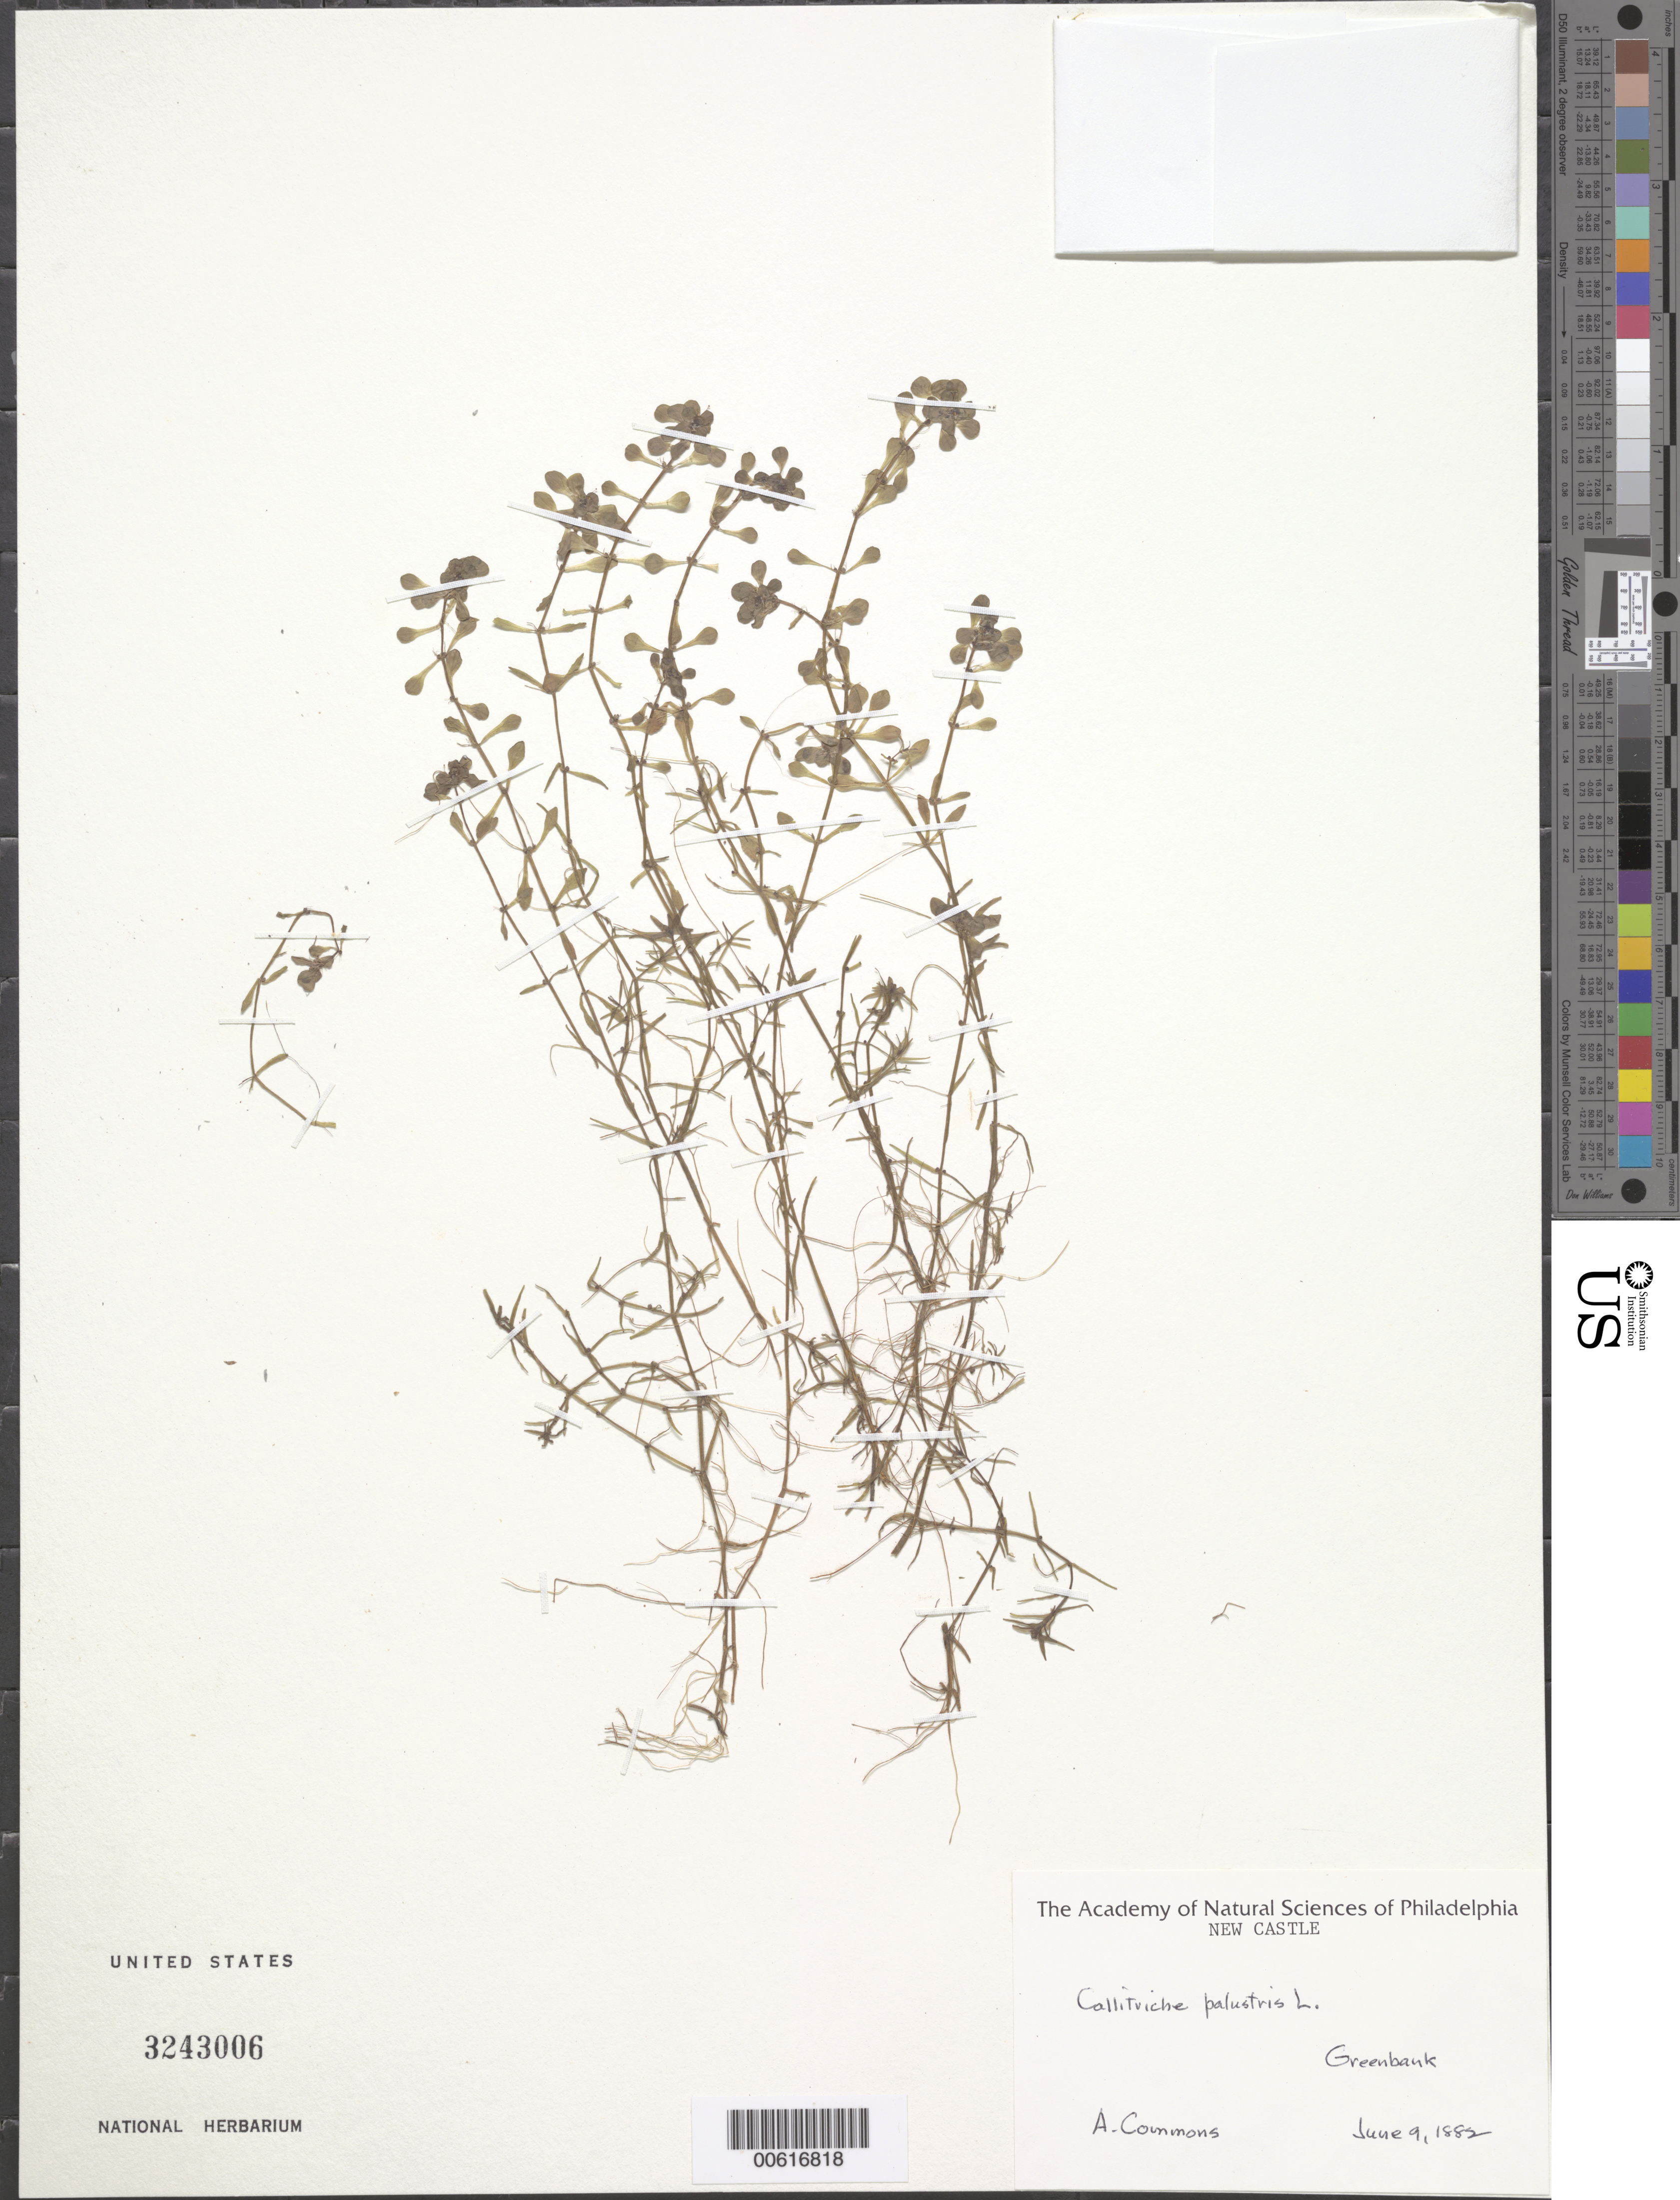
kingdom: Plantae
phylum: Tracheophyta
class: Magnoliopsida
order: Lamiales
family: Plantaginaceae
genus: Callitriche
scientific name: Callitriche palustris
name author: L.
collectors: A. Commons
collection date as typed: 09 Jun 1882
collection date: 1882-06-09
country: United States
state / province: Delaware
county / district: New Castle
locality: Greenbank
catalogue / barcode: US 3243006